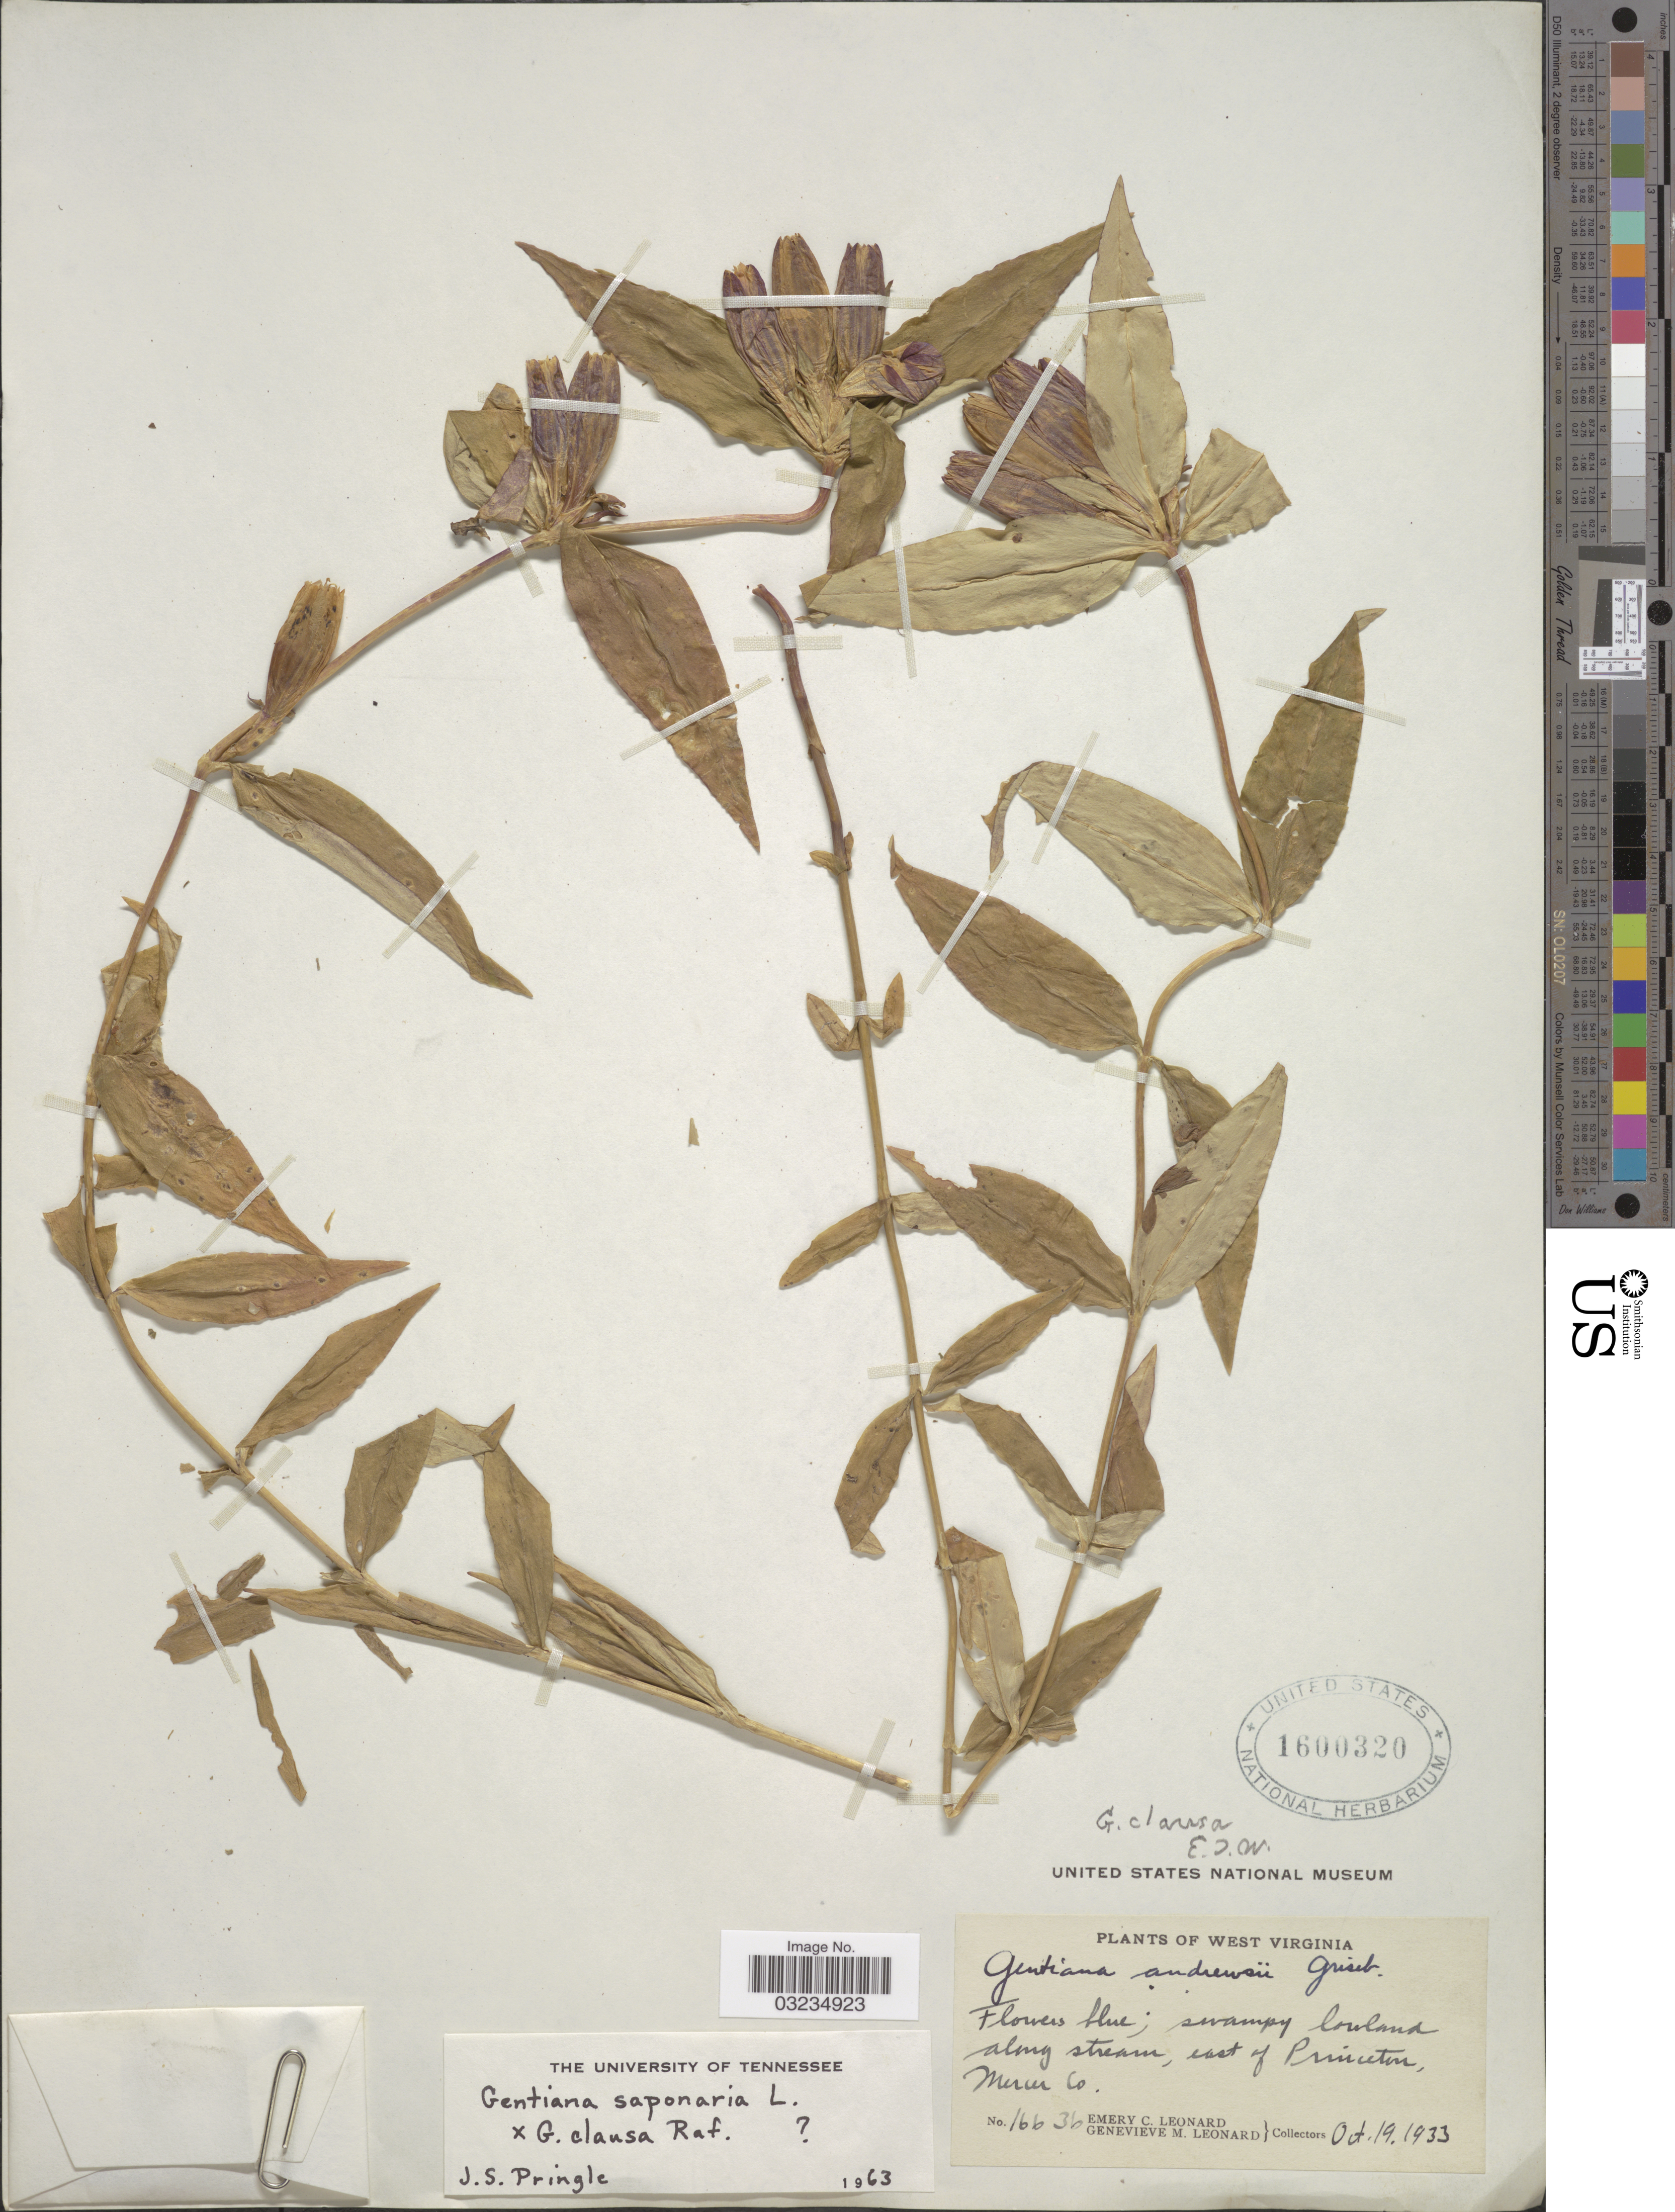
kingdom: Plantae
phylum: Tracheophyta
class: Magnoliopsida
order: Gentianales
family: Gentianaceae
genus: Gentiana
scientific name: Gentiana saponaria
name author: L.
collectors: E. C. Leonard & G. M. Leonard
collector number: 16636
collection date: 1933-10-19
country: United States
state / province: West Virginia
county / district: Mercer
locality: Swampy lowland along stream, east of Princeton, Mercer Co.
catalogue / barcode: US 1600320